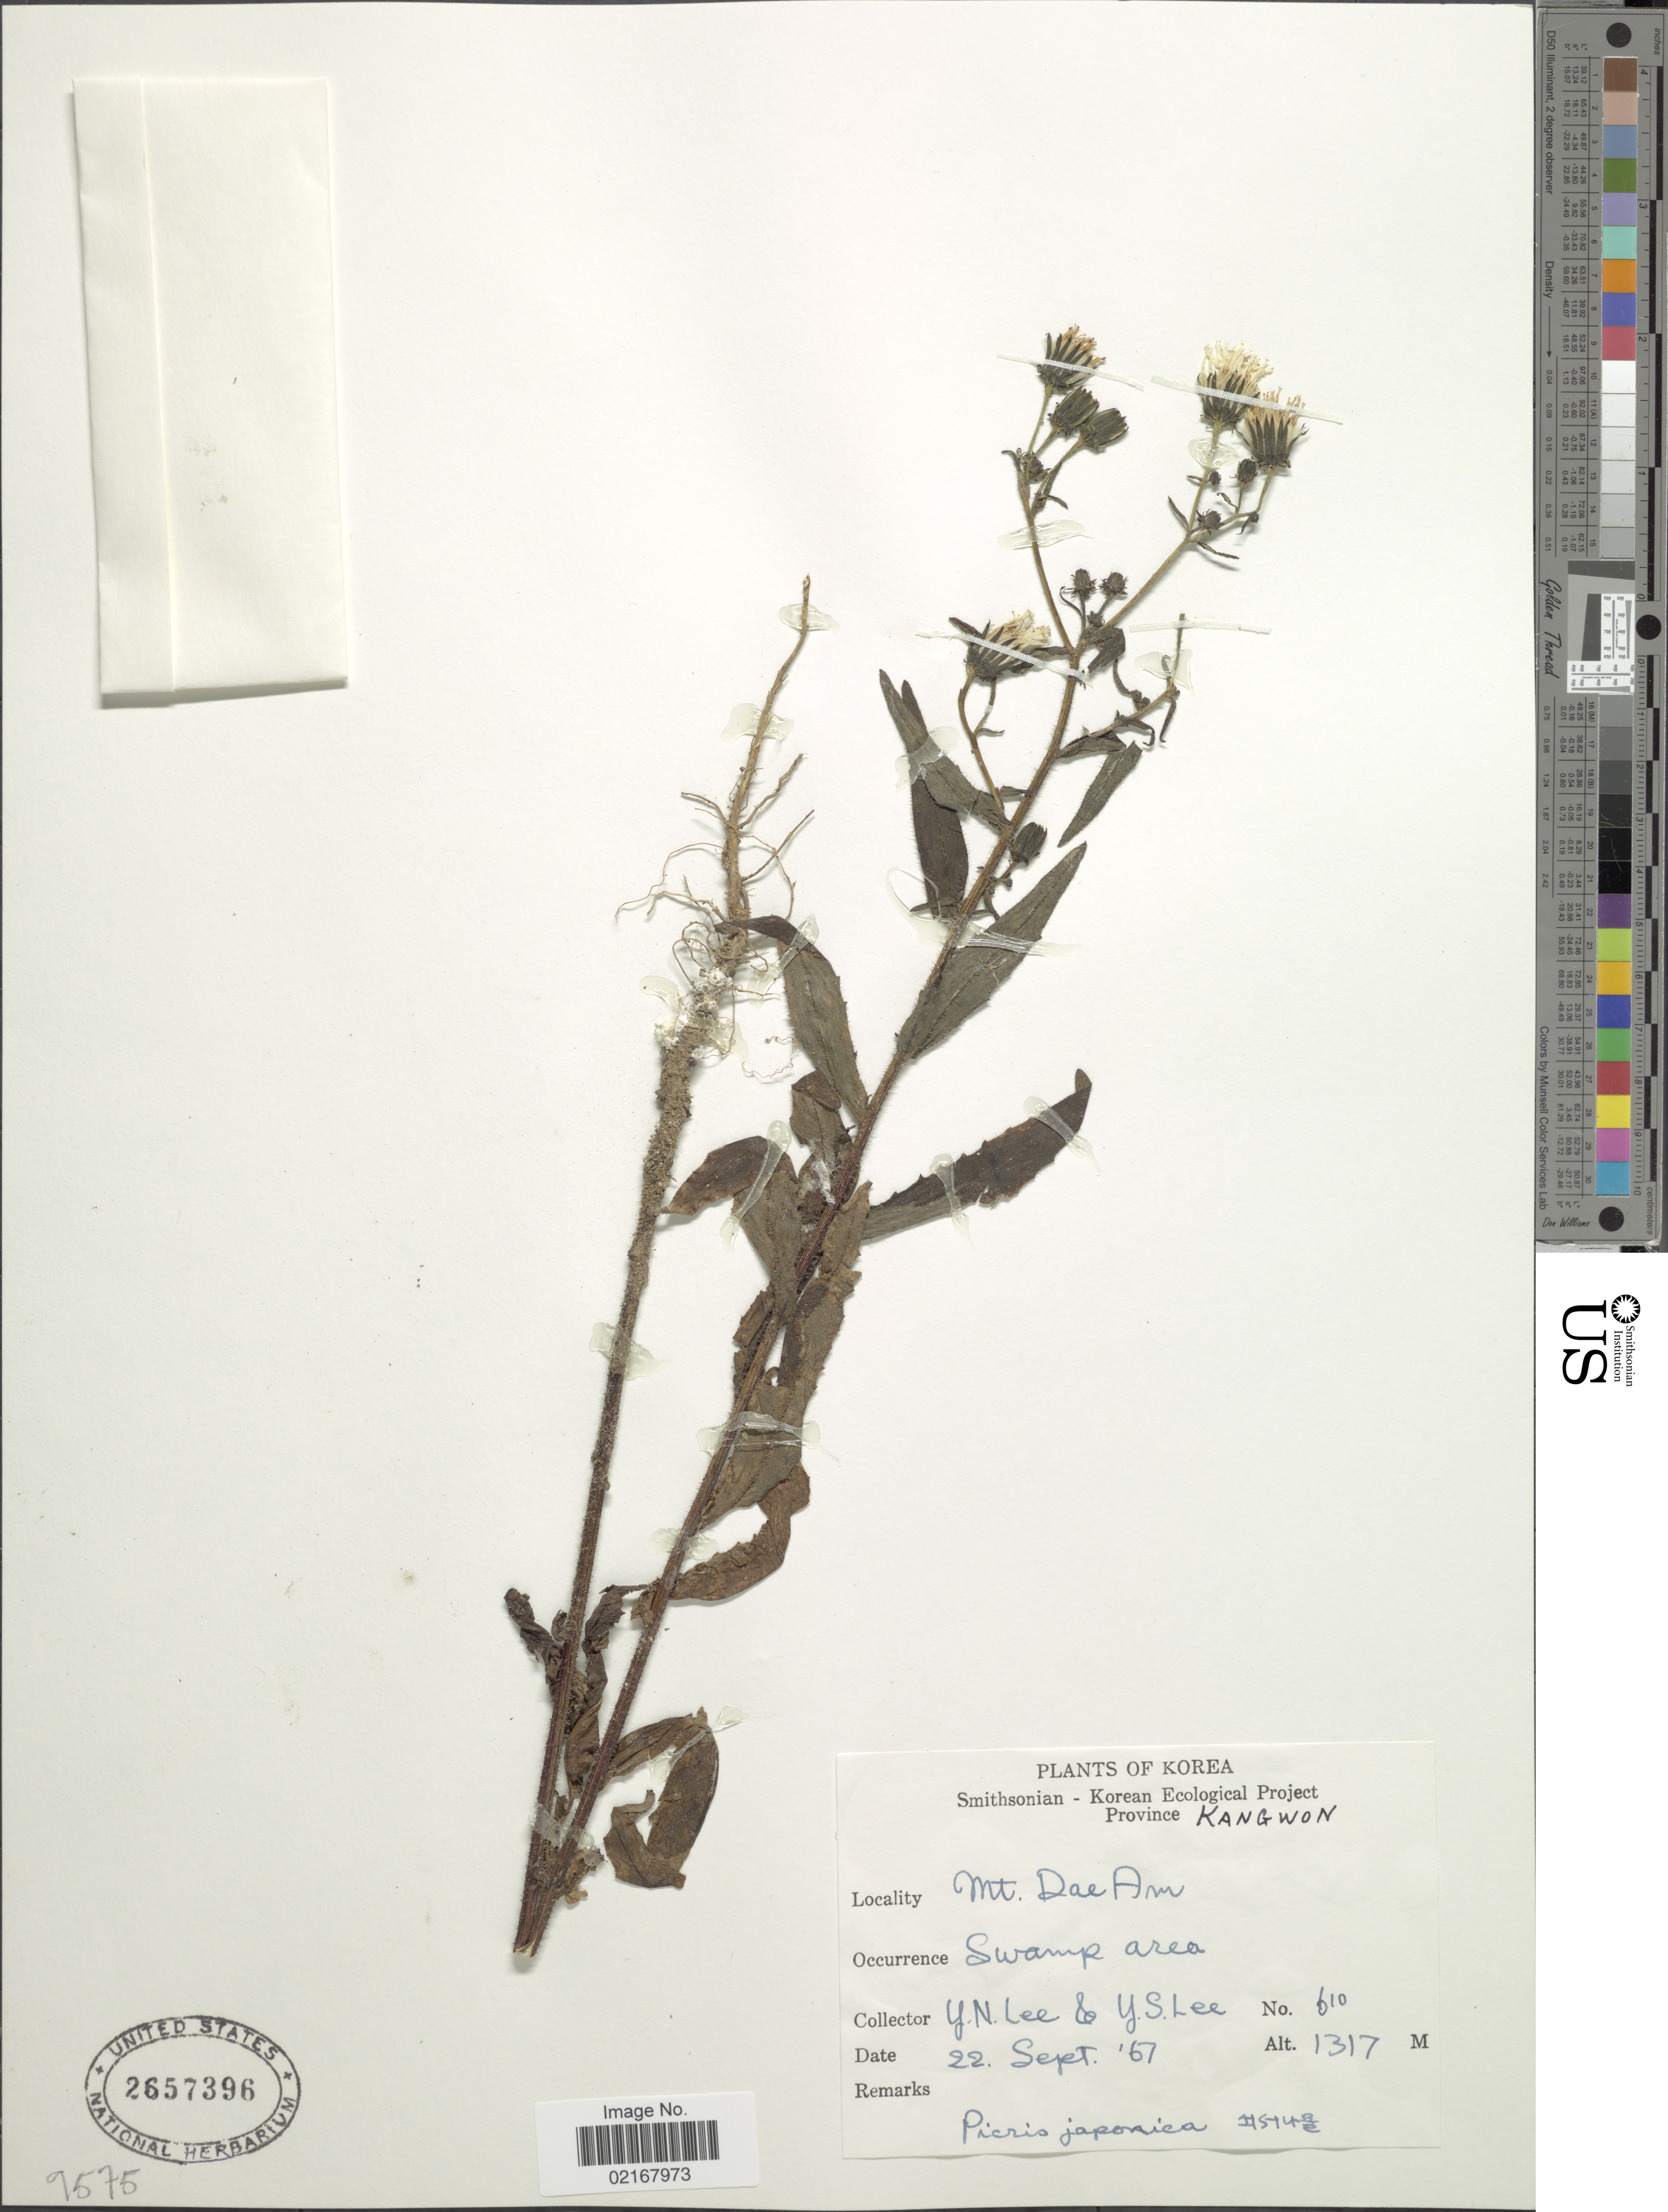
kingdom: Plantae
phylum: Tracheophyta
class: Magnoliopsida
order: Asterales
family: Asteraceae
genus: Picris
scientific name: Picris hieracioides subsp. japonica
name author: (Thurb.) Krylov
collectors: Y. N. Lee & Y. S. Lee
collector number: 610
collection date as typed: Transcribed d/m/y: 22/9/67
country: North Korea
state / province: Kangwon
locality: Korea, Mt.Dae Am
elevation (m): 1317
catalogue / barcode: US 2657396